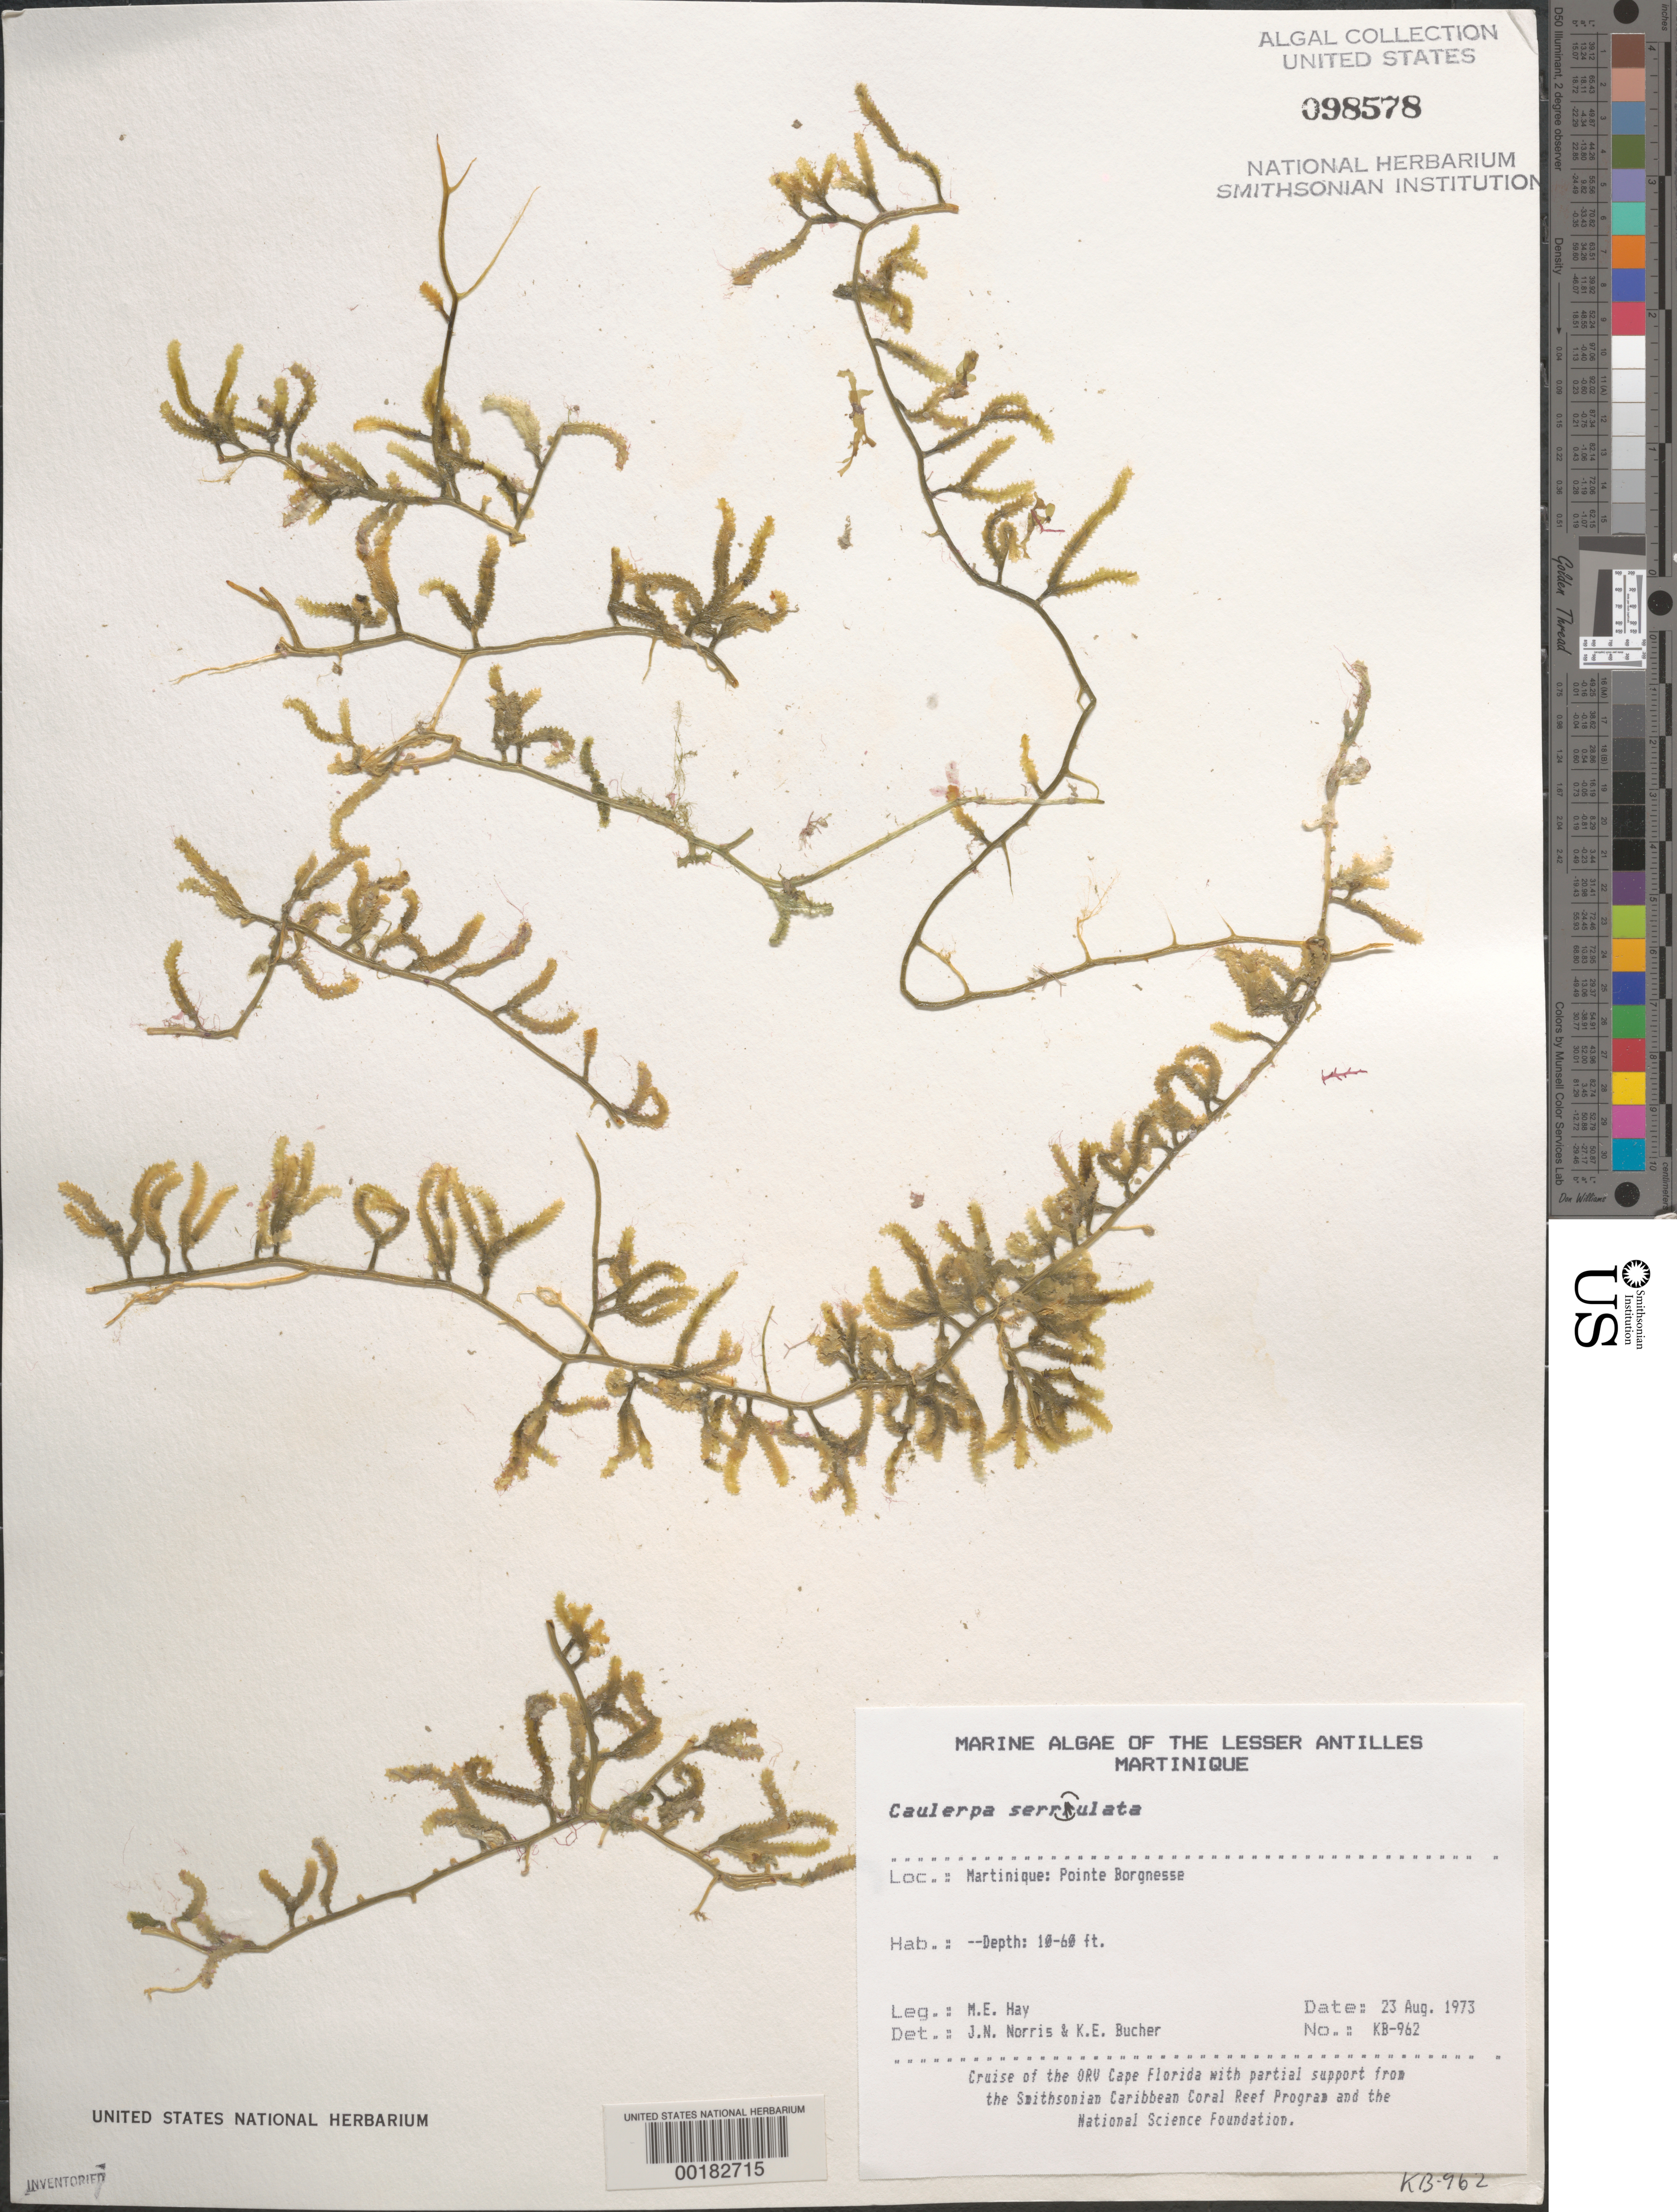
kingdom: Plantae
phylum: Chlorophyta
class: Ulvophyceae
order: Bryopsidales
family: Caulerpaceae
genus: Caulerpa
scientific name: Caulerpa serrulata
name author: (Forssk.) J. Agardh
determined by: Norris, J. N.; Bucher, K. E.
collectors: M. E. Hay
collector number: KB-962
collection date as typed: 23 Aug 1985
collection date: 1985-08-23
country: Martinique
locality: Pointe Borgnesse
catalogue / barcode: US 98578